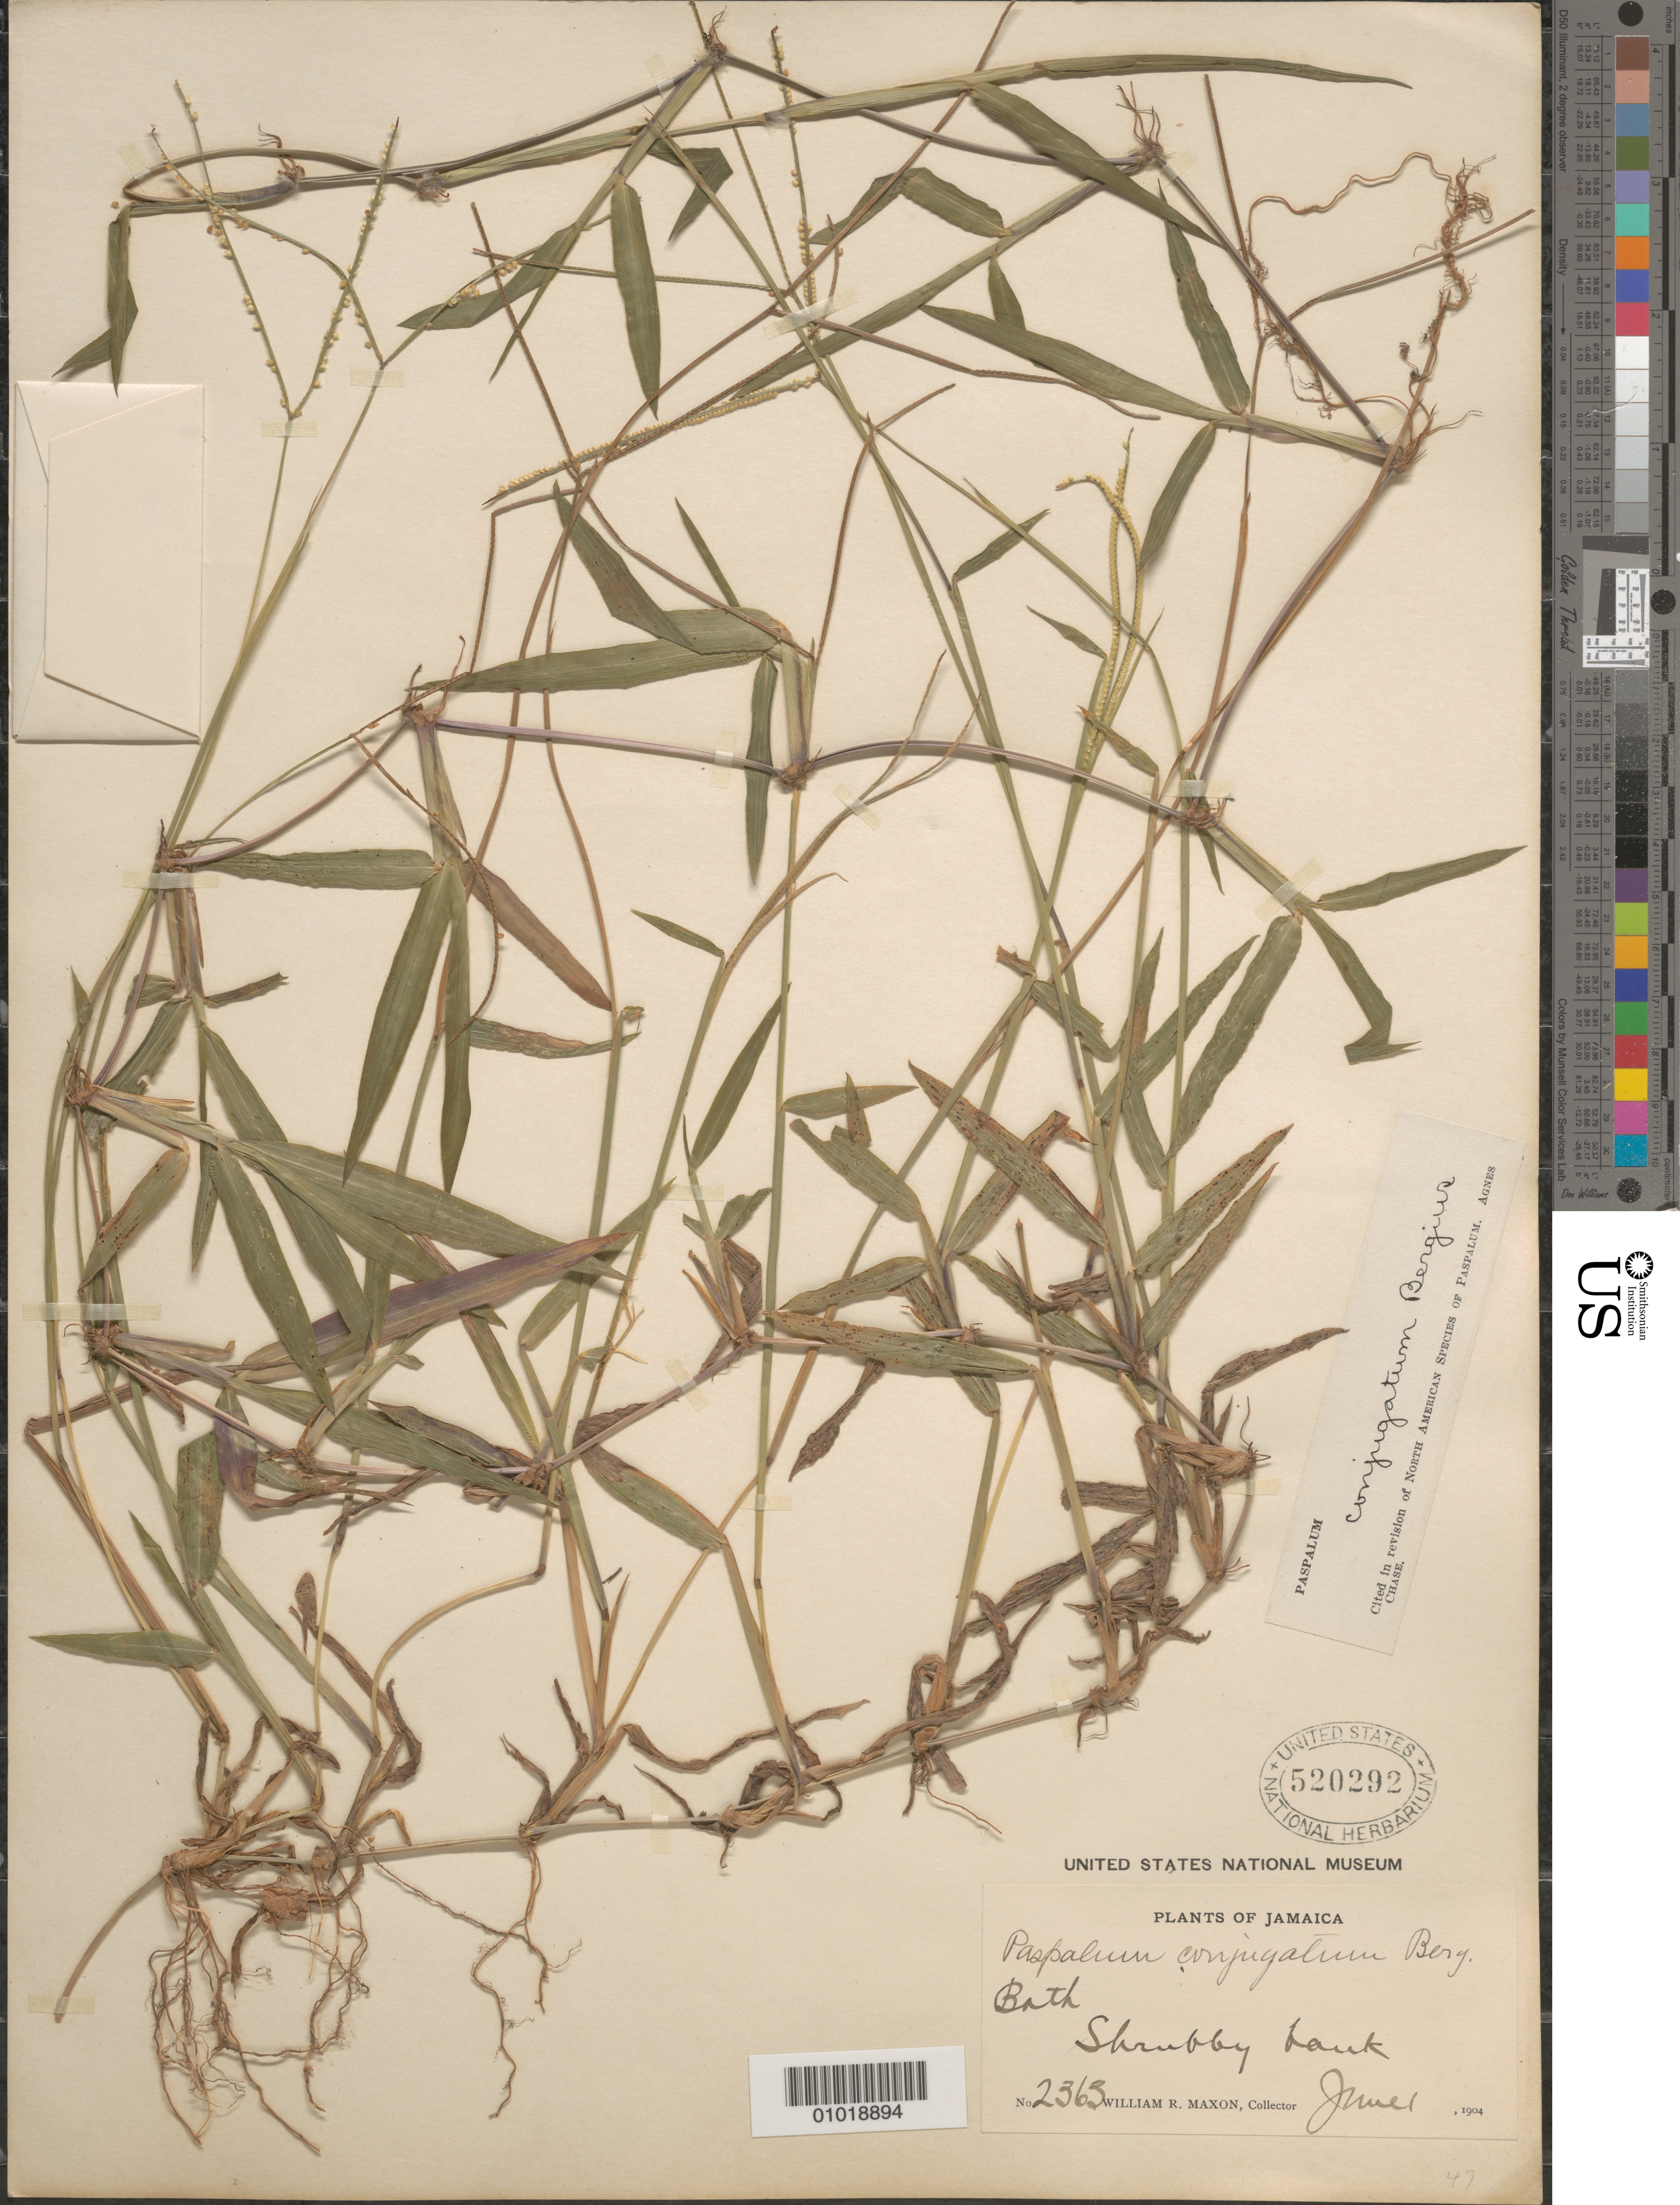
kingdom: Plantae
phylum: Tracheophyta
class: Liliopsida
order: Poales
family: Poaceae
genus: Paspalum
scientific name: Paspalum conjugatum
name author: P.J. Bergius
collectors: W. R. Maxon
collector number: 2365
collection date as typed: Jun 1904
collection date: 1904-06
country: Jamaica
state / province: Saint Thomas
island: Jamaica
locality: Bath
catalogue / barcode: US 520292